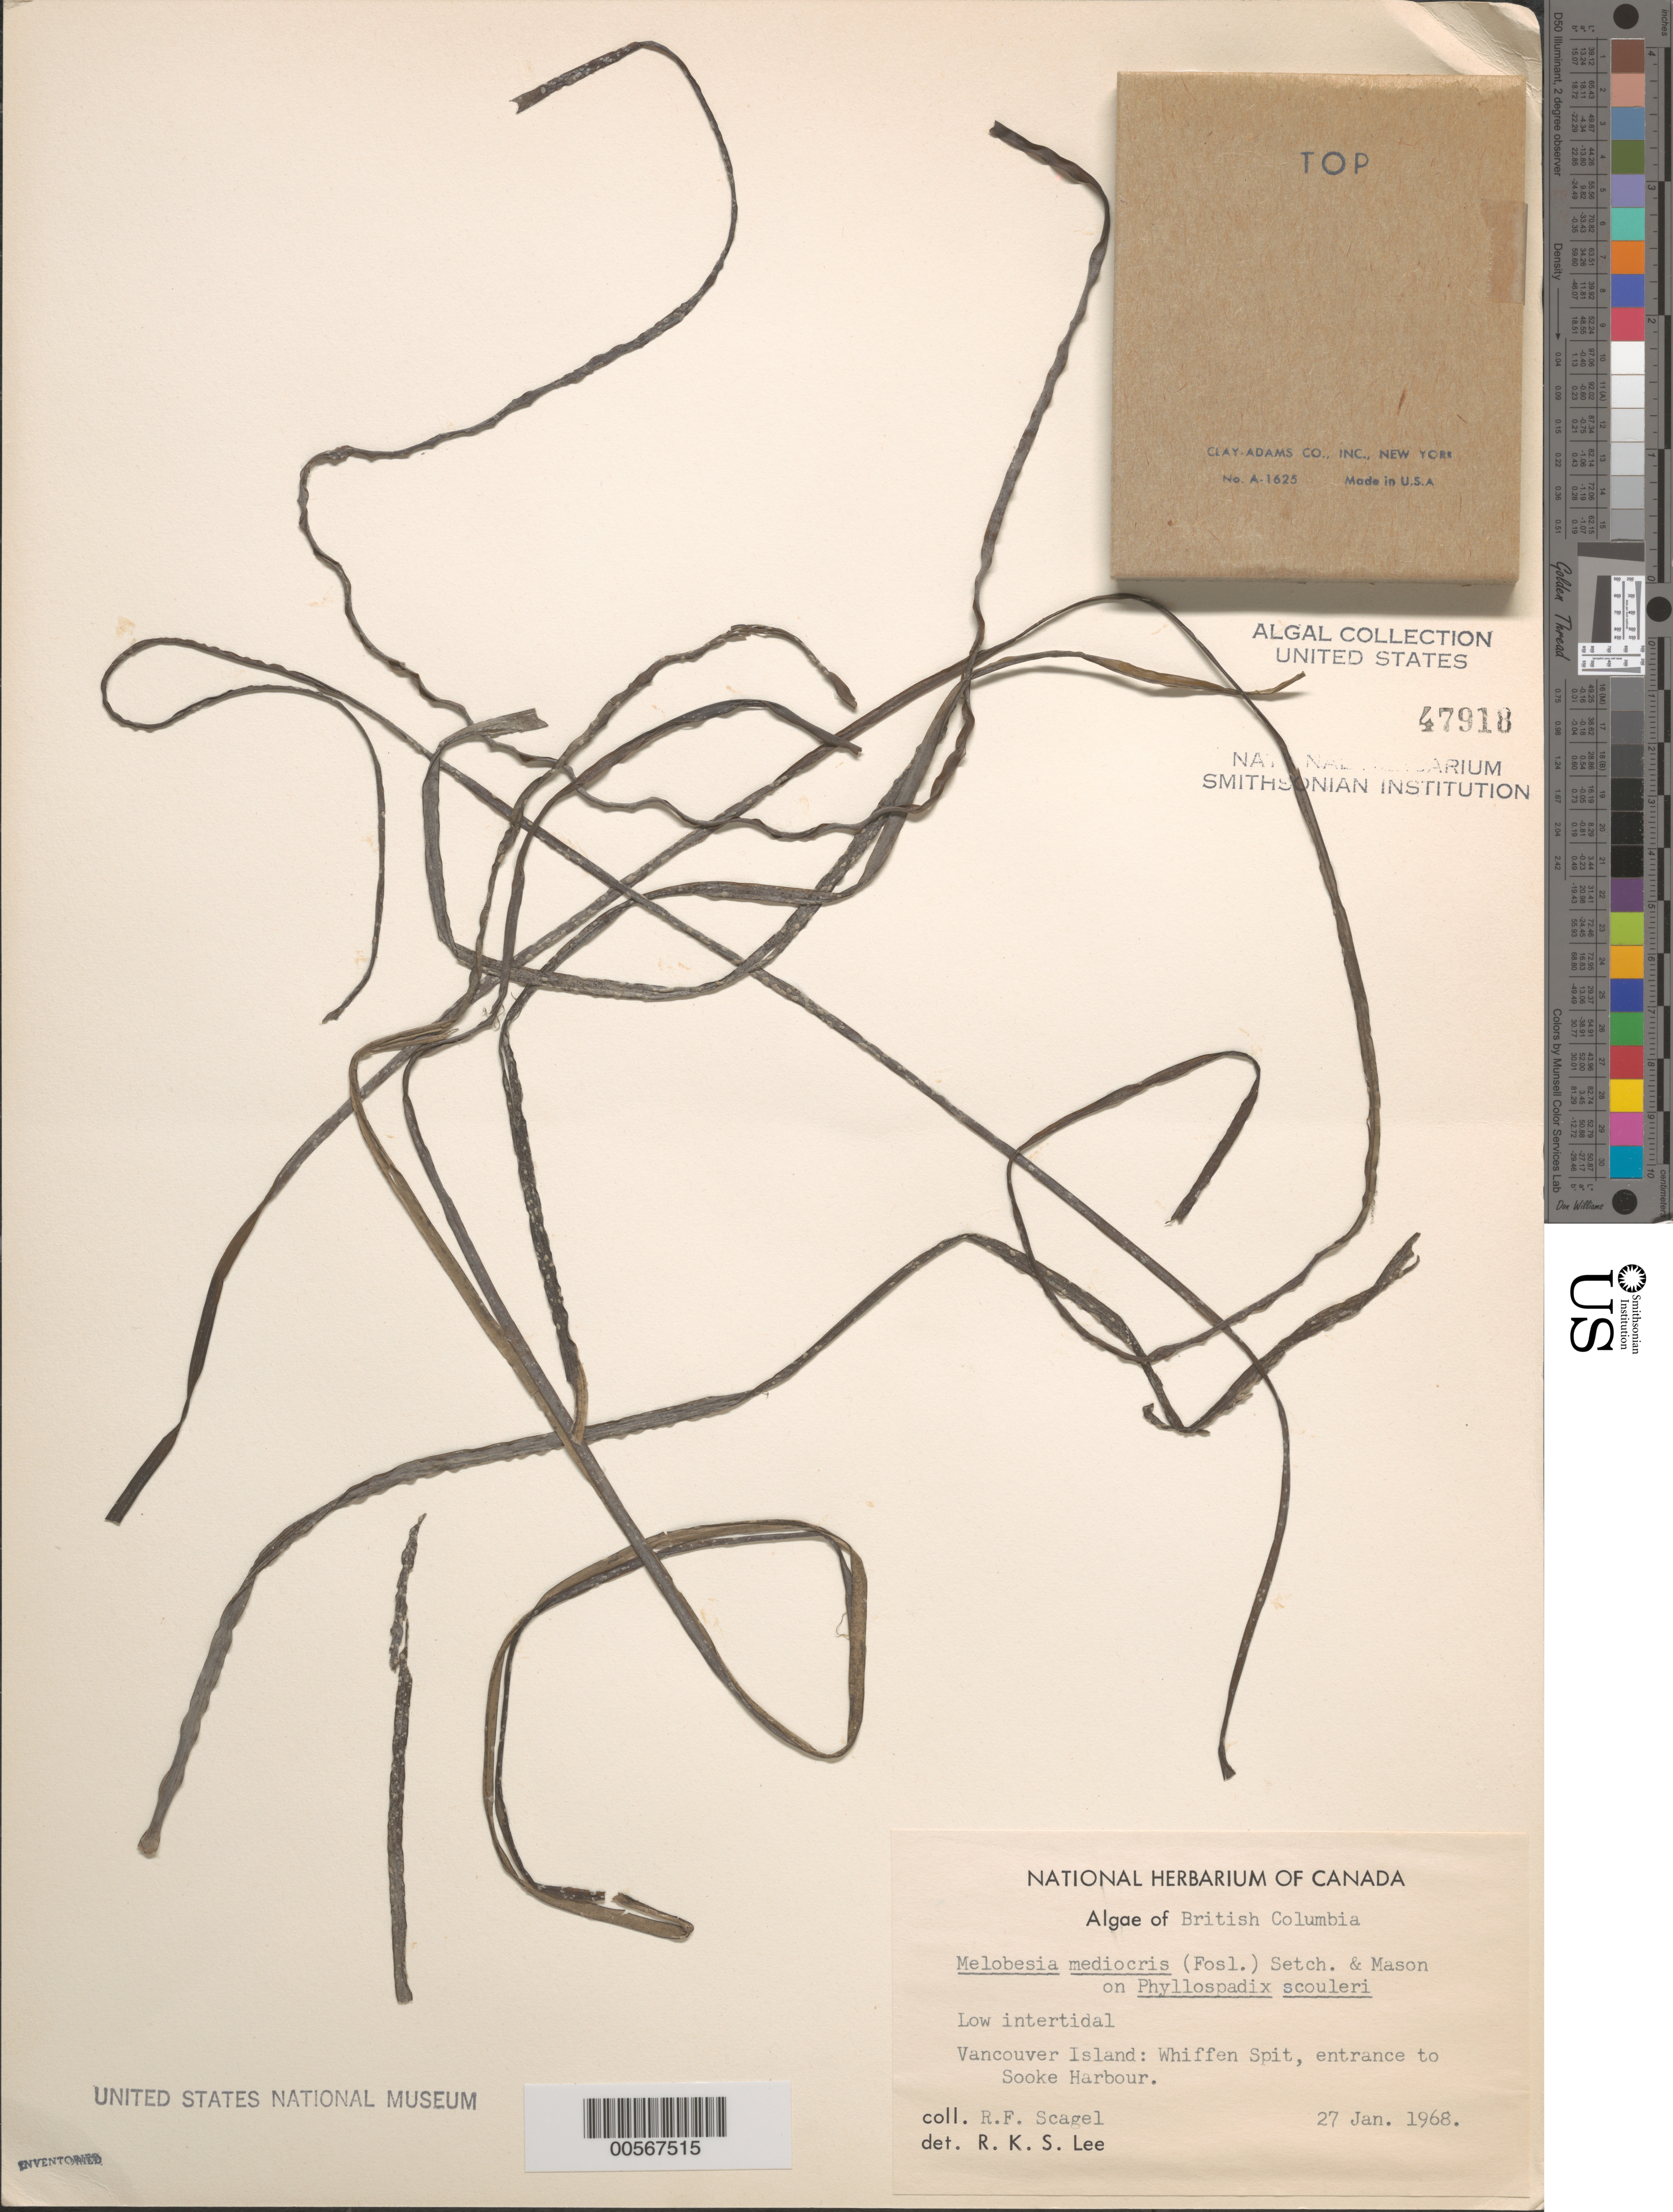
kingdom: Plantae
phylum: Rhodophyta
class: Florideophyceae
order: Corallinales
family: Hapalidiaceae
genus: Melobesia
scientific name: Melobesia mediocris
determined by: Lee, R. K. S.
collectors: R. F. Scagel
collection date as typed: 27 Jan 1968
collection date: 1968-01-27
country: Canada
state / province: British Columbia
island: Vancouver Island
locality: Whiffen Spit, Sooke Harbor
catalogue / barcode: US 47918